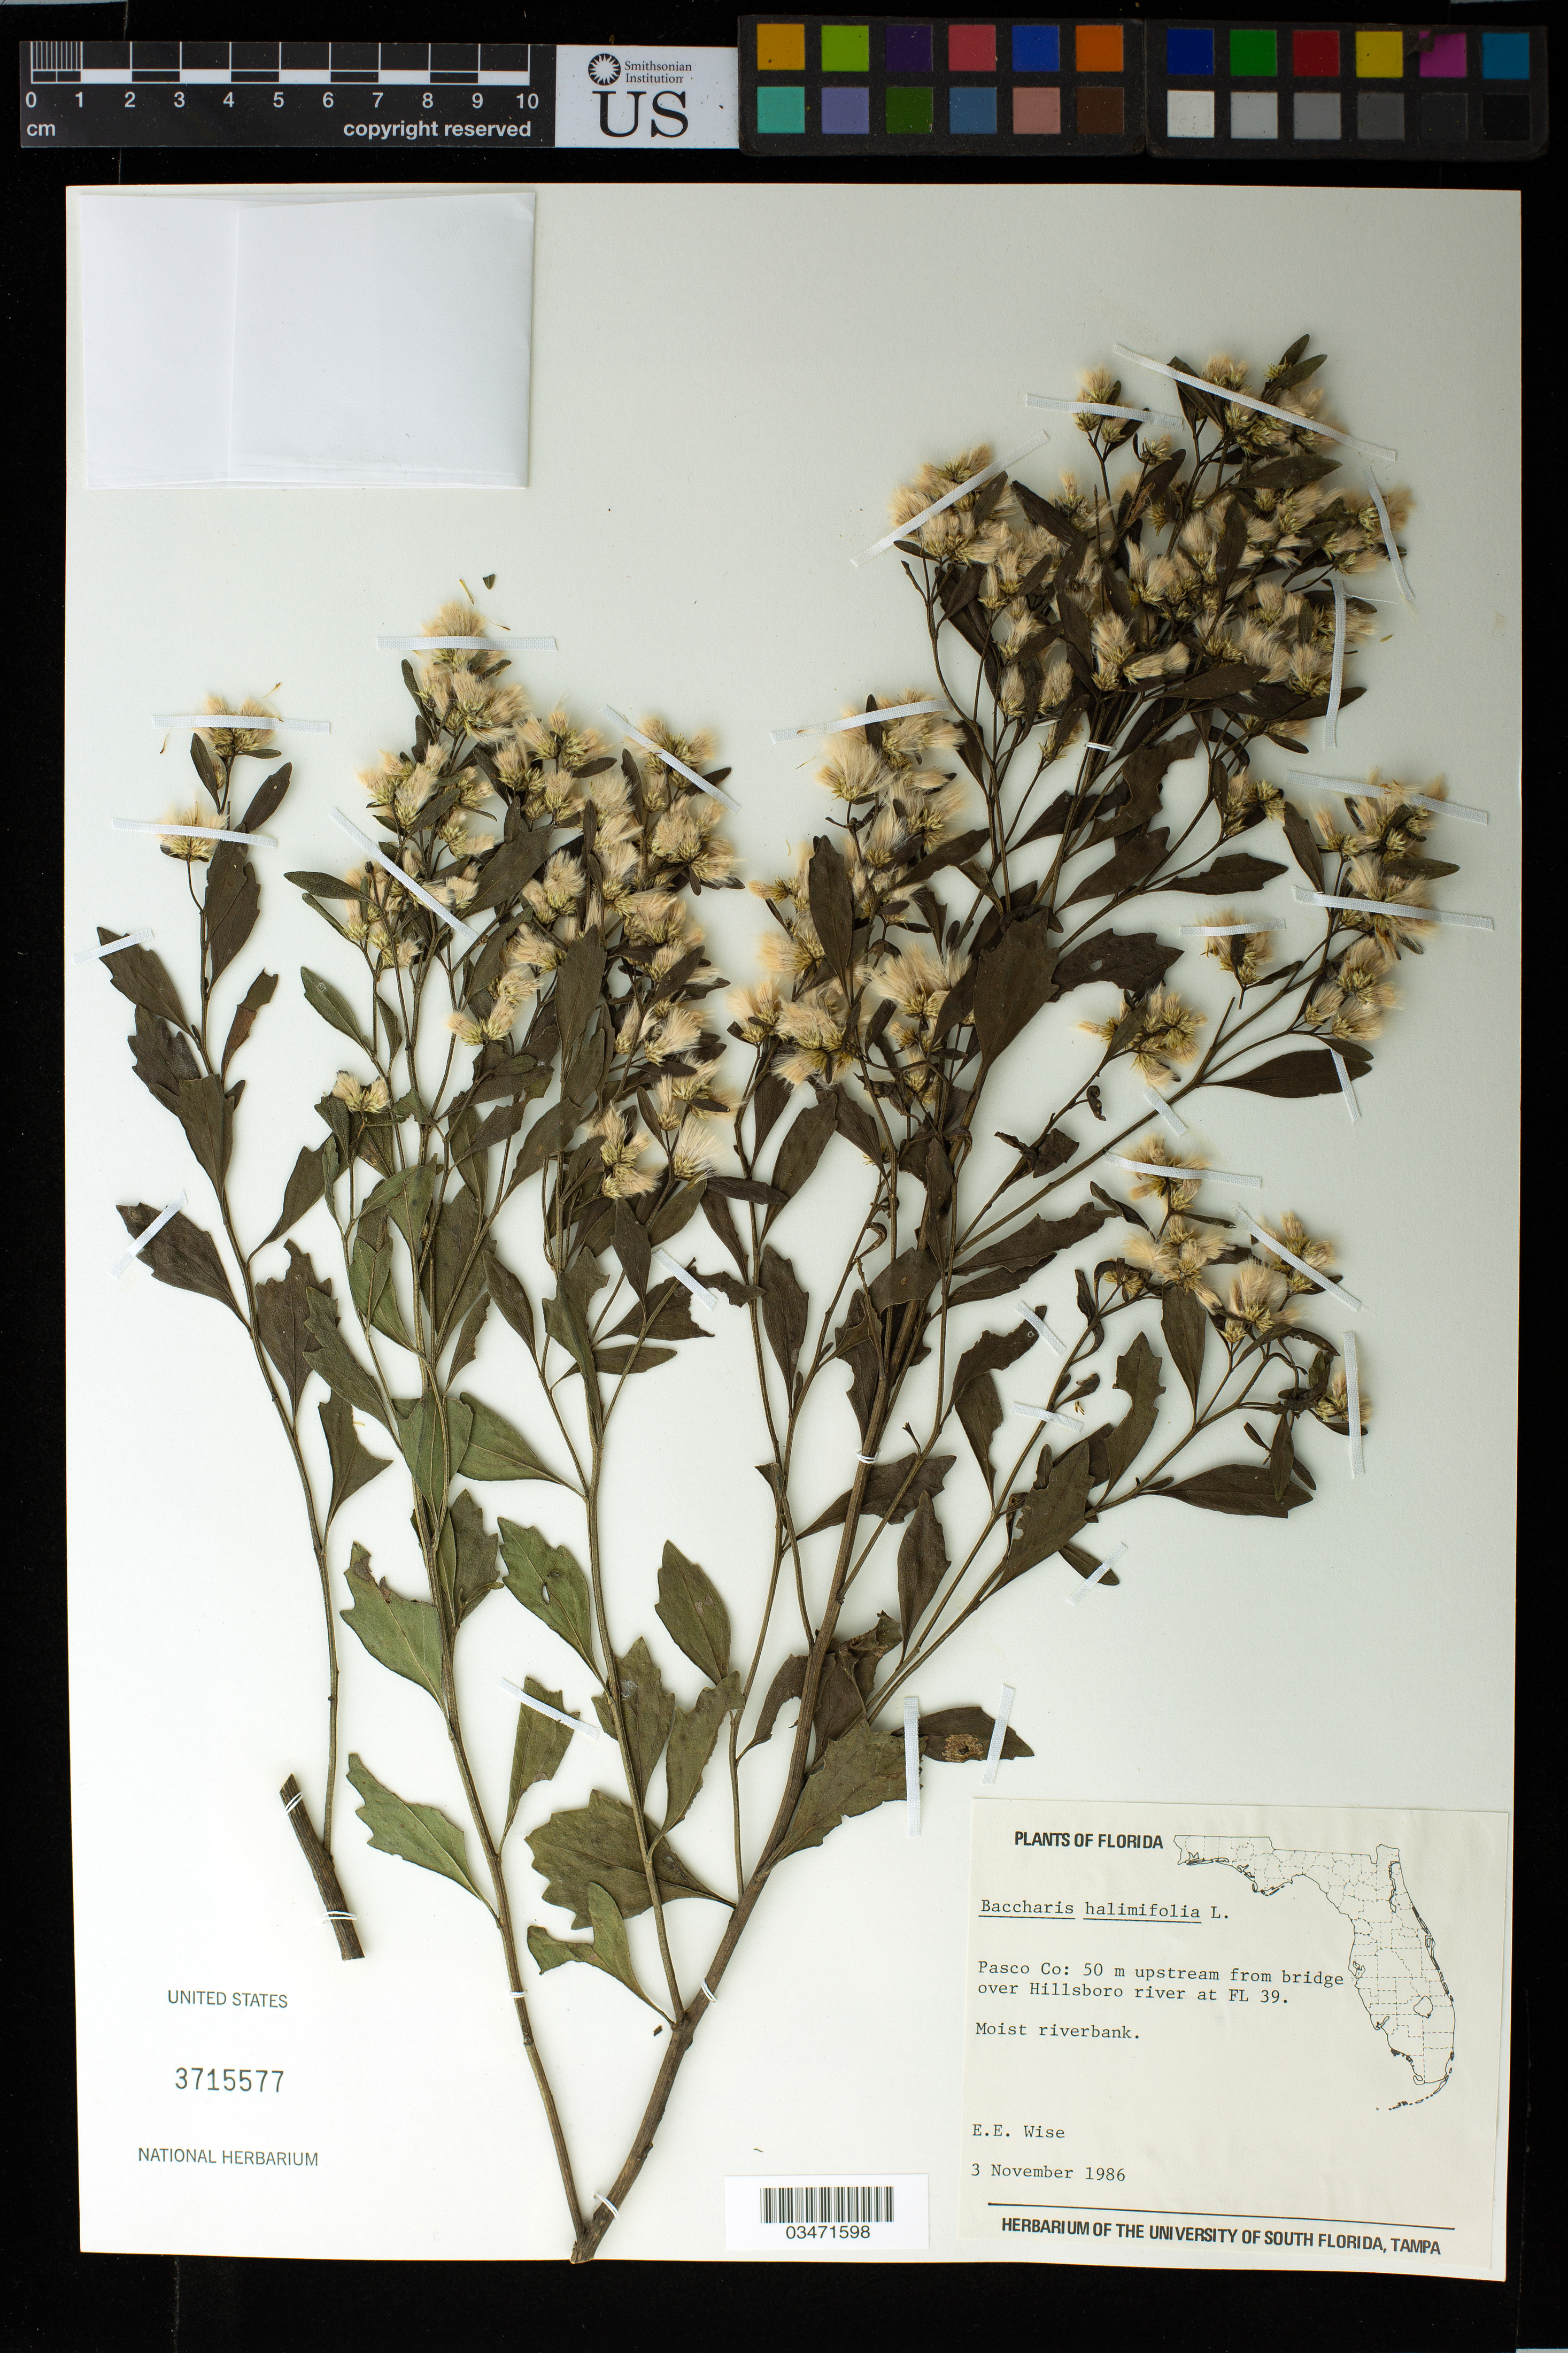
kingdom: Plantae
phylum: Tracheophyta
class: Magnoliopsida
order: Asterales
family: Asteraceae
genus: Baccharis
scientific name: Baccharis halimifolia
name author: L.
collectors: E. Wise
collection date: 1986-11-03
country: United States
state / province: Florida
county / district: Pasco County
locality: Hillsboro River, 50 m upstream from bridge at FL 39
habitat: Moist riverbank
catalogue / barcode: US 3715577